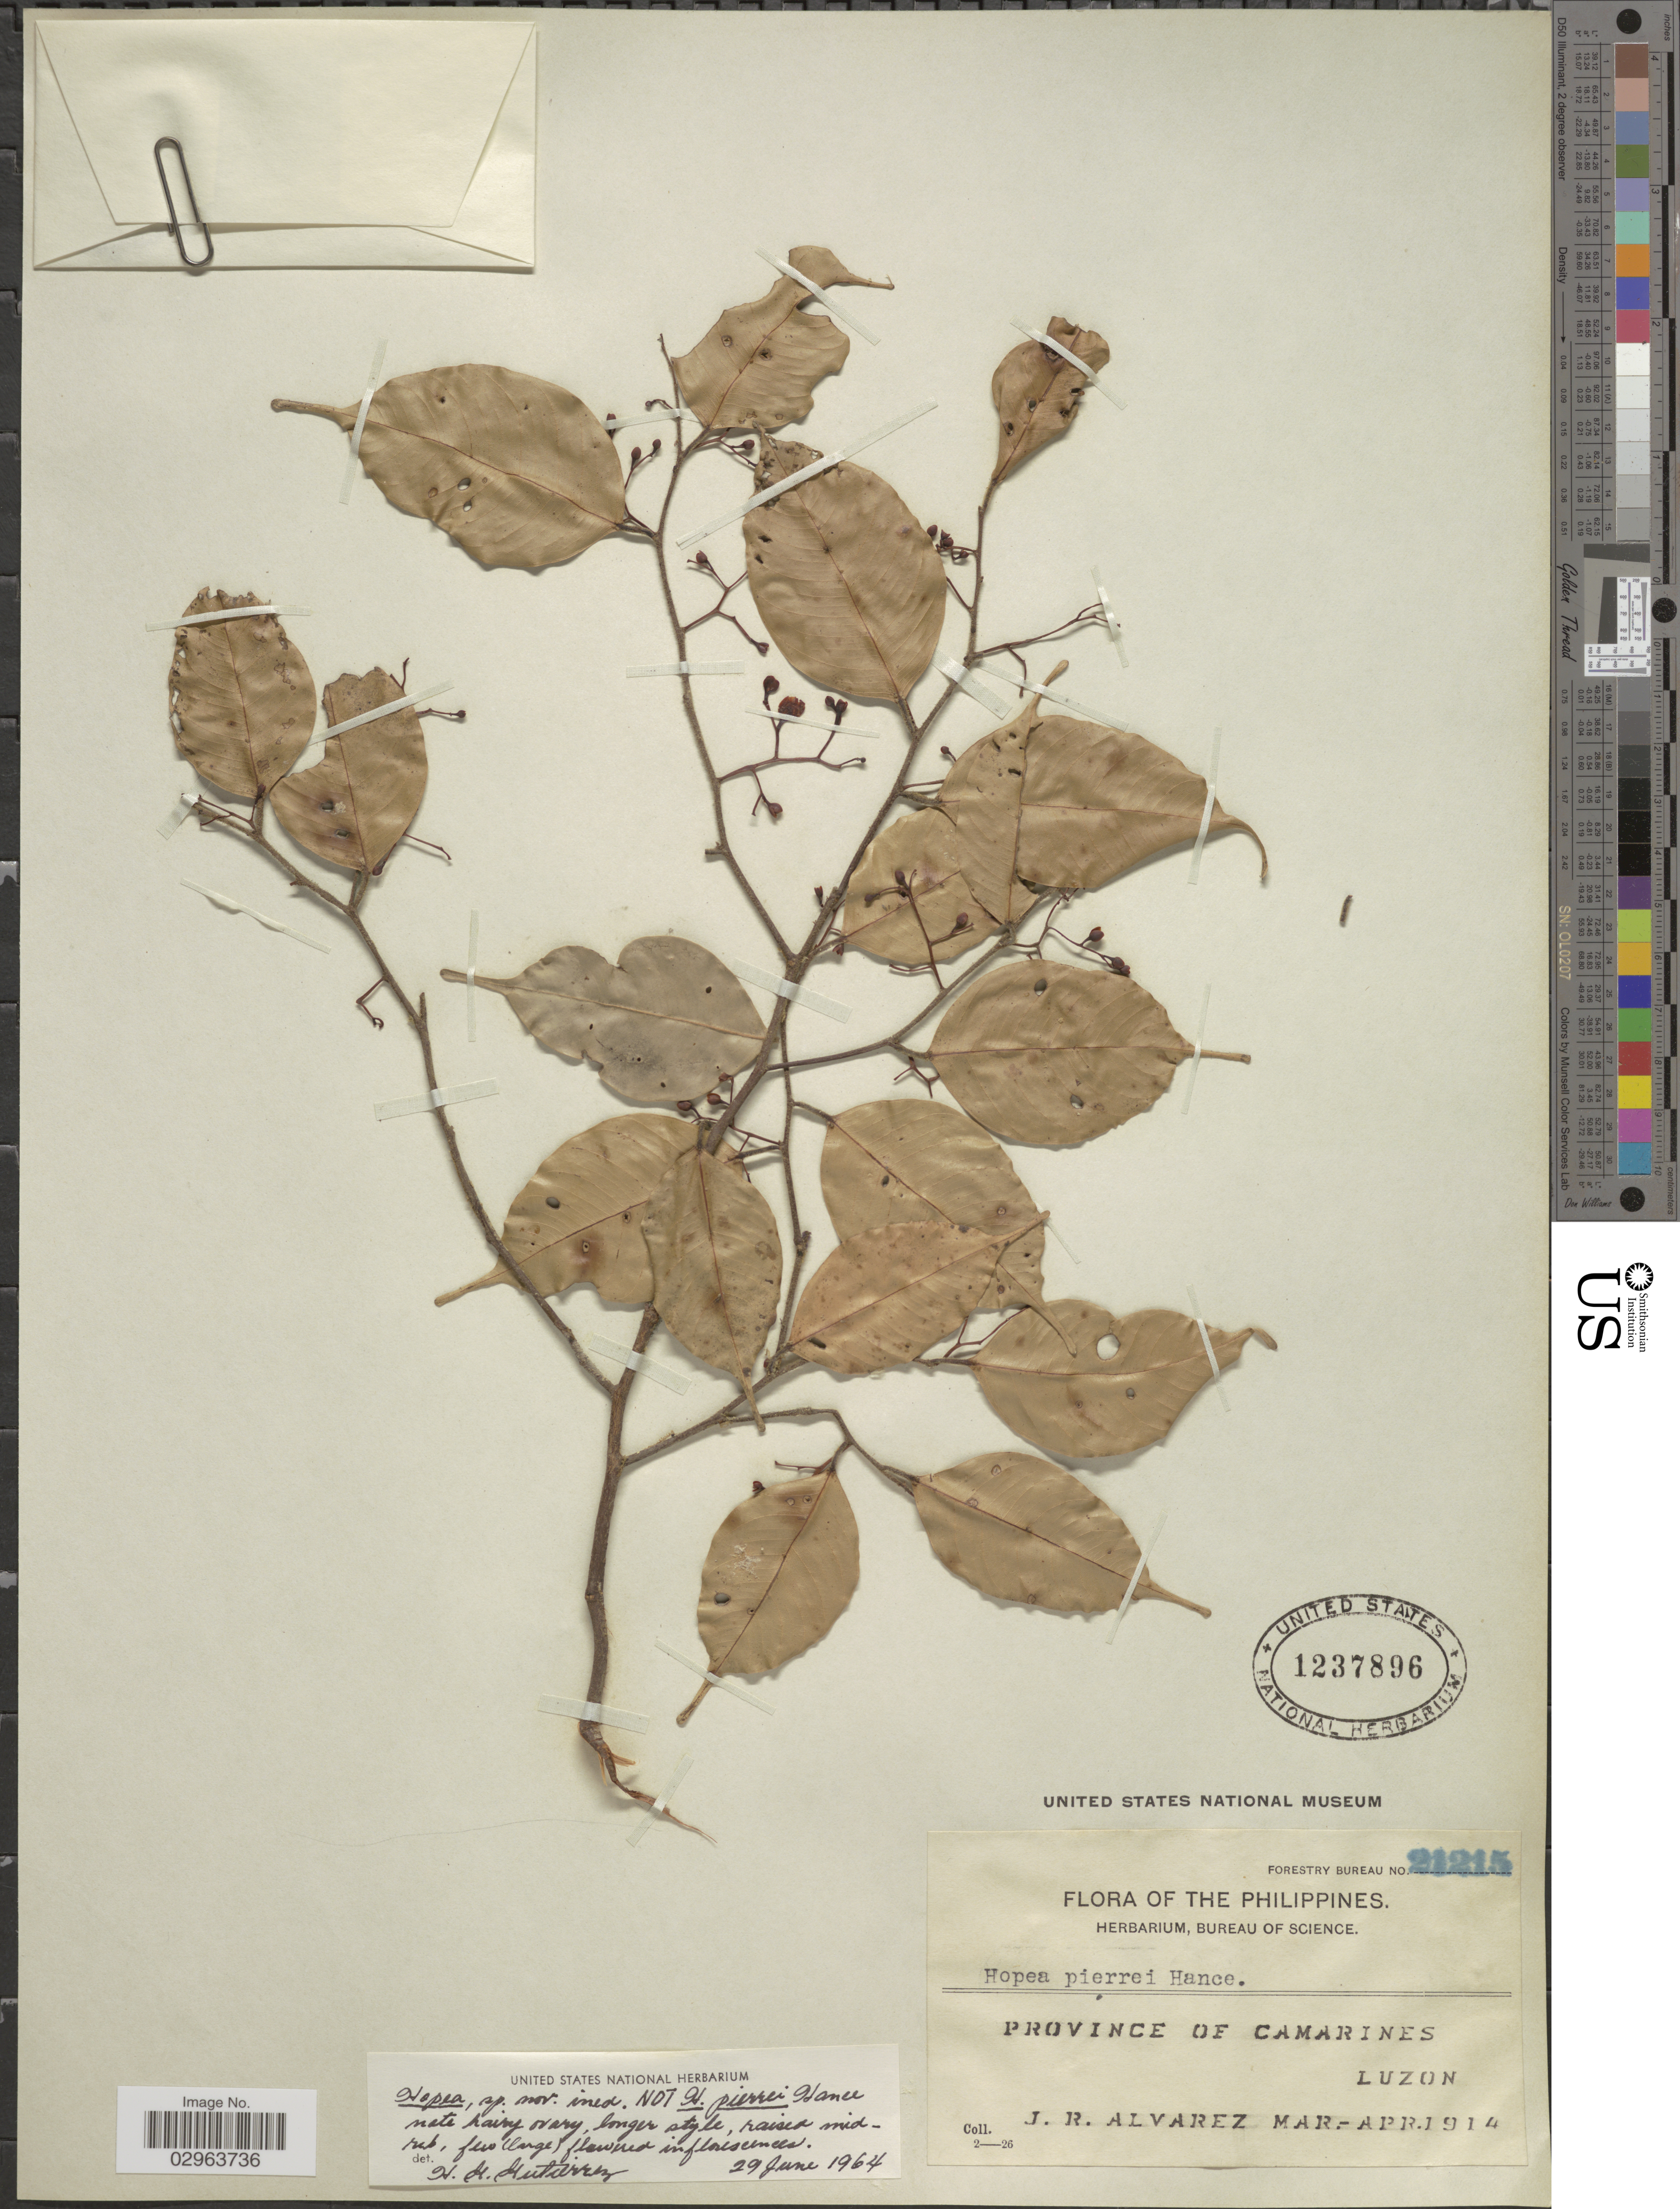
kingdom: Plantae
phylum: Tracheophyta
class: Magnoliopsida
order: Malvales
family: Dipterocarpaceae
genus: Hopea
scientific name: Hopea pierrei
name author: Hance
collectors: J. Alvarez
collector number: Forestry Bureau 21215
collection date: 1914-03/1914-04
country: Philippines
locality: Province of Camarines Luzon.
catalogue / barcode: US 1237896